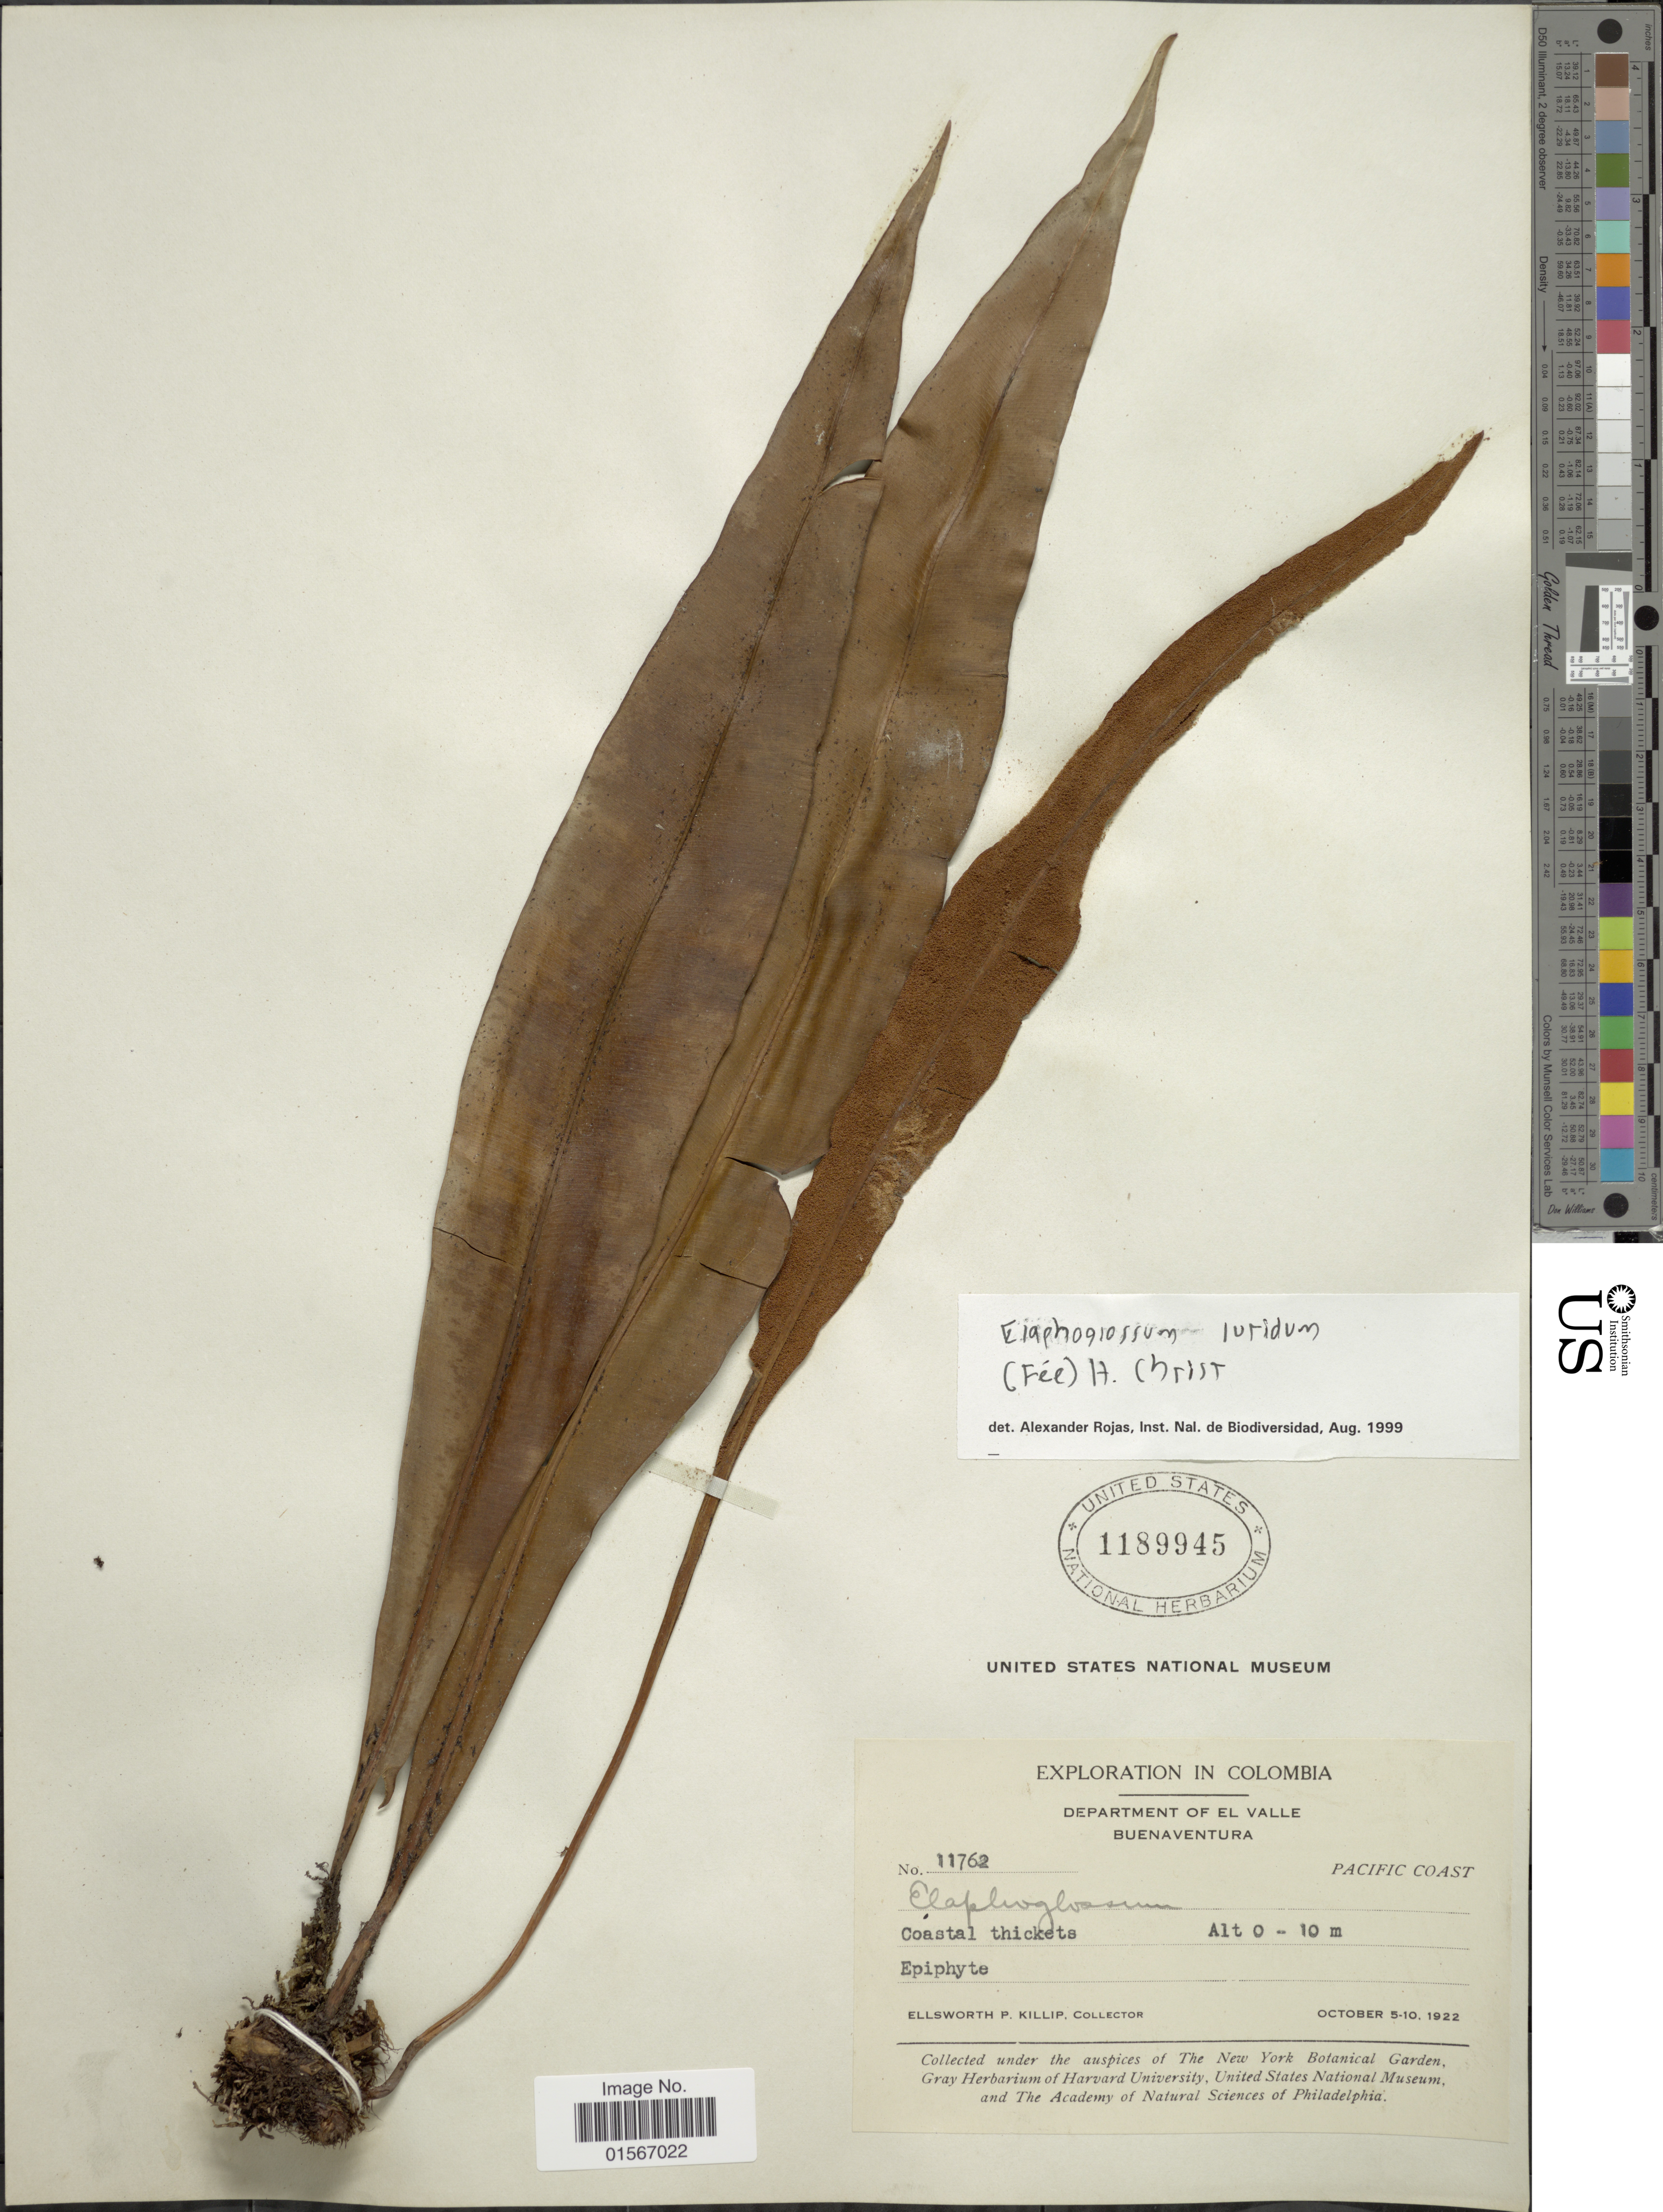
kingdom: Plantae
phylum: Tracheophyta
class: Polypodiopsida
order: Polypodiales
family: Dryopteridaceae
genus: Elaphoglossum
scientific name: Elaphoglossum maritzae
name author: A. Rojas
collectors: E. P. Killip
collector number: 11762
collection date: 1922-10-05/1922-10-10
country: Colombia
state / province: Valle del Cauca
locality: Department of El Valle, Buenaventura, Pacific Coast, Coastal thickets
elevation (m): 0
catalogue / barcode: US 1189945